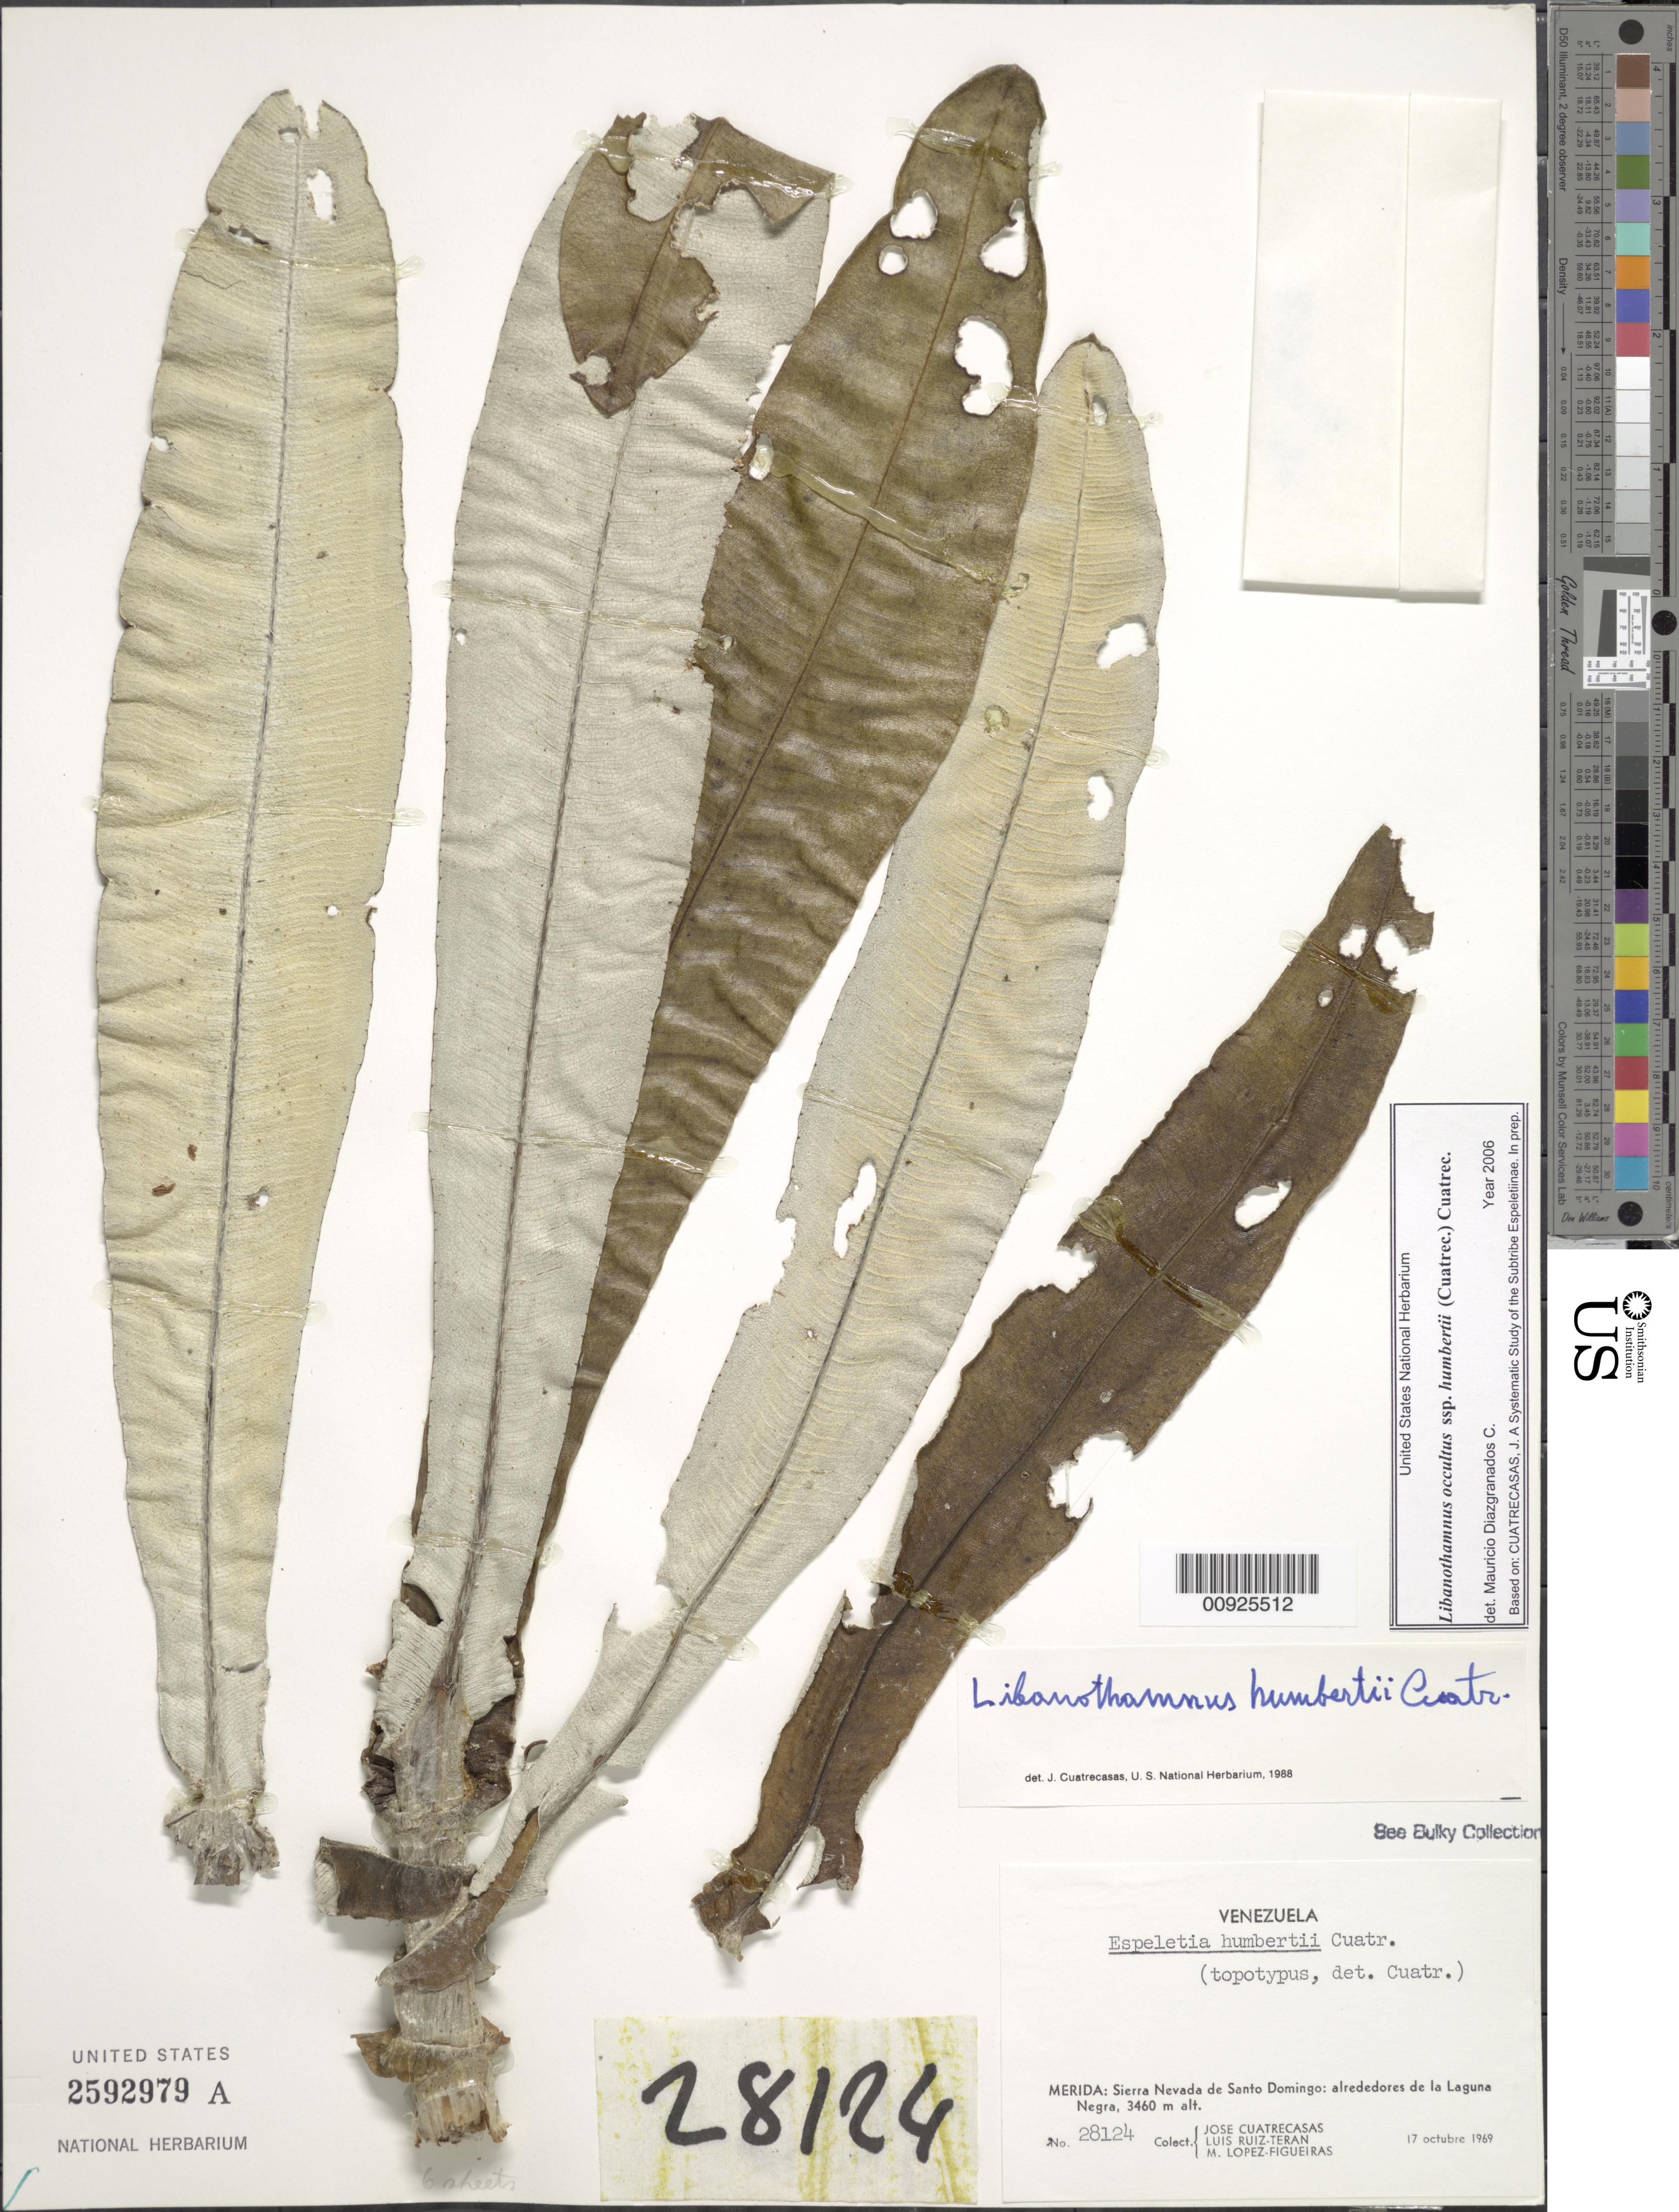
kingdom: Plantae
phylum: Tracheophyta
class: Magnoliopsida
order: Asterales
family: Asteraceae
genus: Libanothamnus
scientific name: Libanothamnus occultus subsp. humbertii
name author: (Cuatrec.) Cuatrec.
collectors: J. Cuatrecasas, L. E. Ruíz-Terán & M. López Figueiras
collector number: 28124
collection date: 1969-10-17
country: Venezuela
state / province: Mérida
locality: Sierra de Santo Domingo, Laguna Negra (southeast of Laguna de Mucubají)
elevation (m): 3460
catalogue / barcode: US 2592979